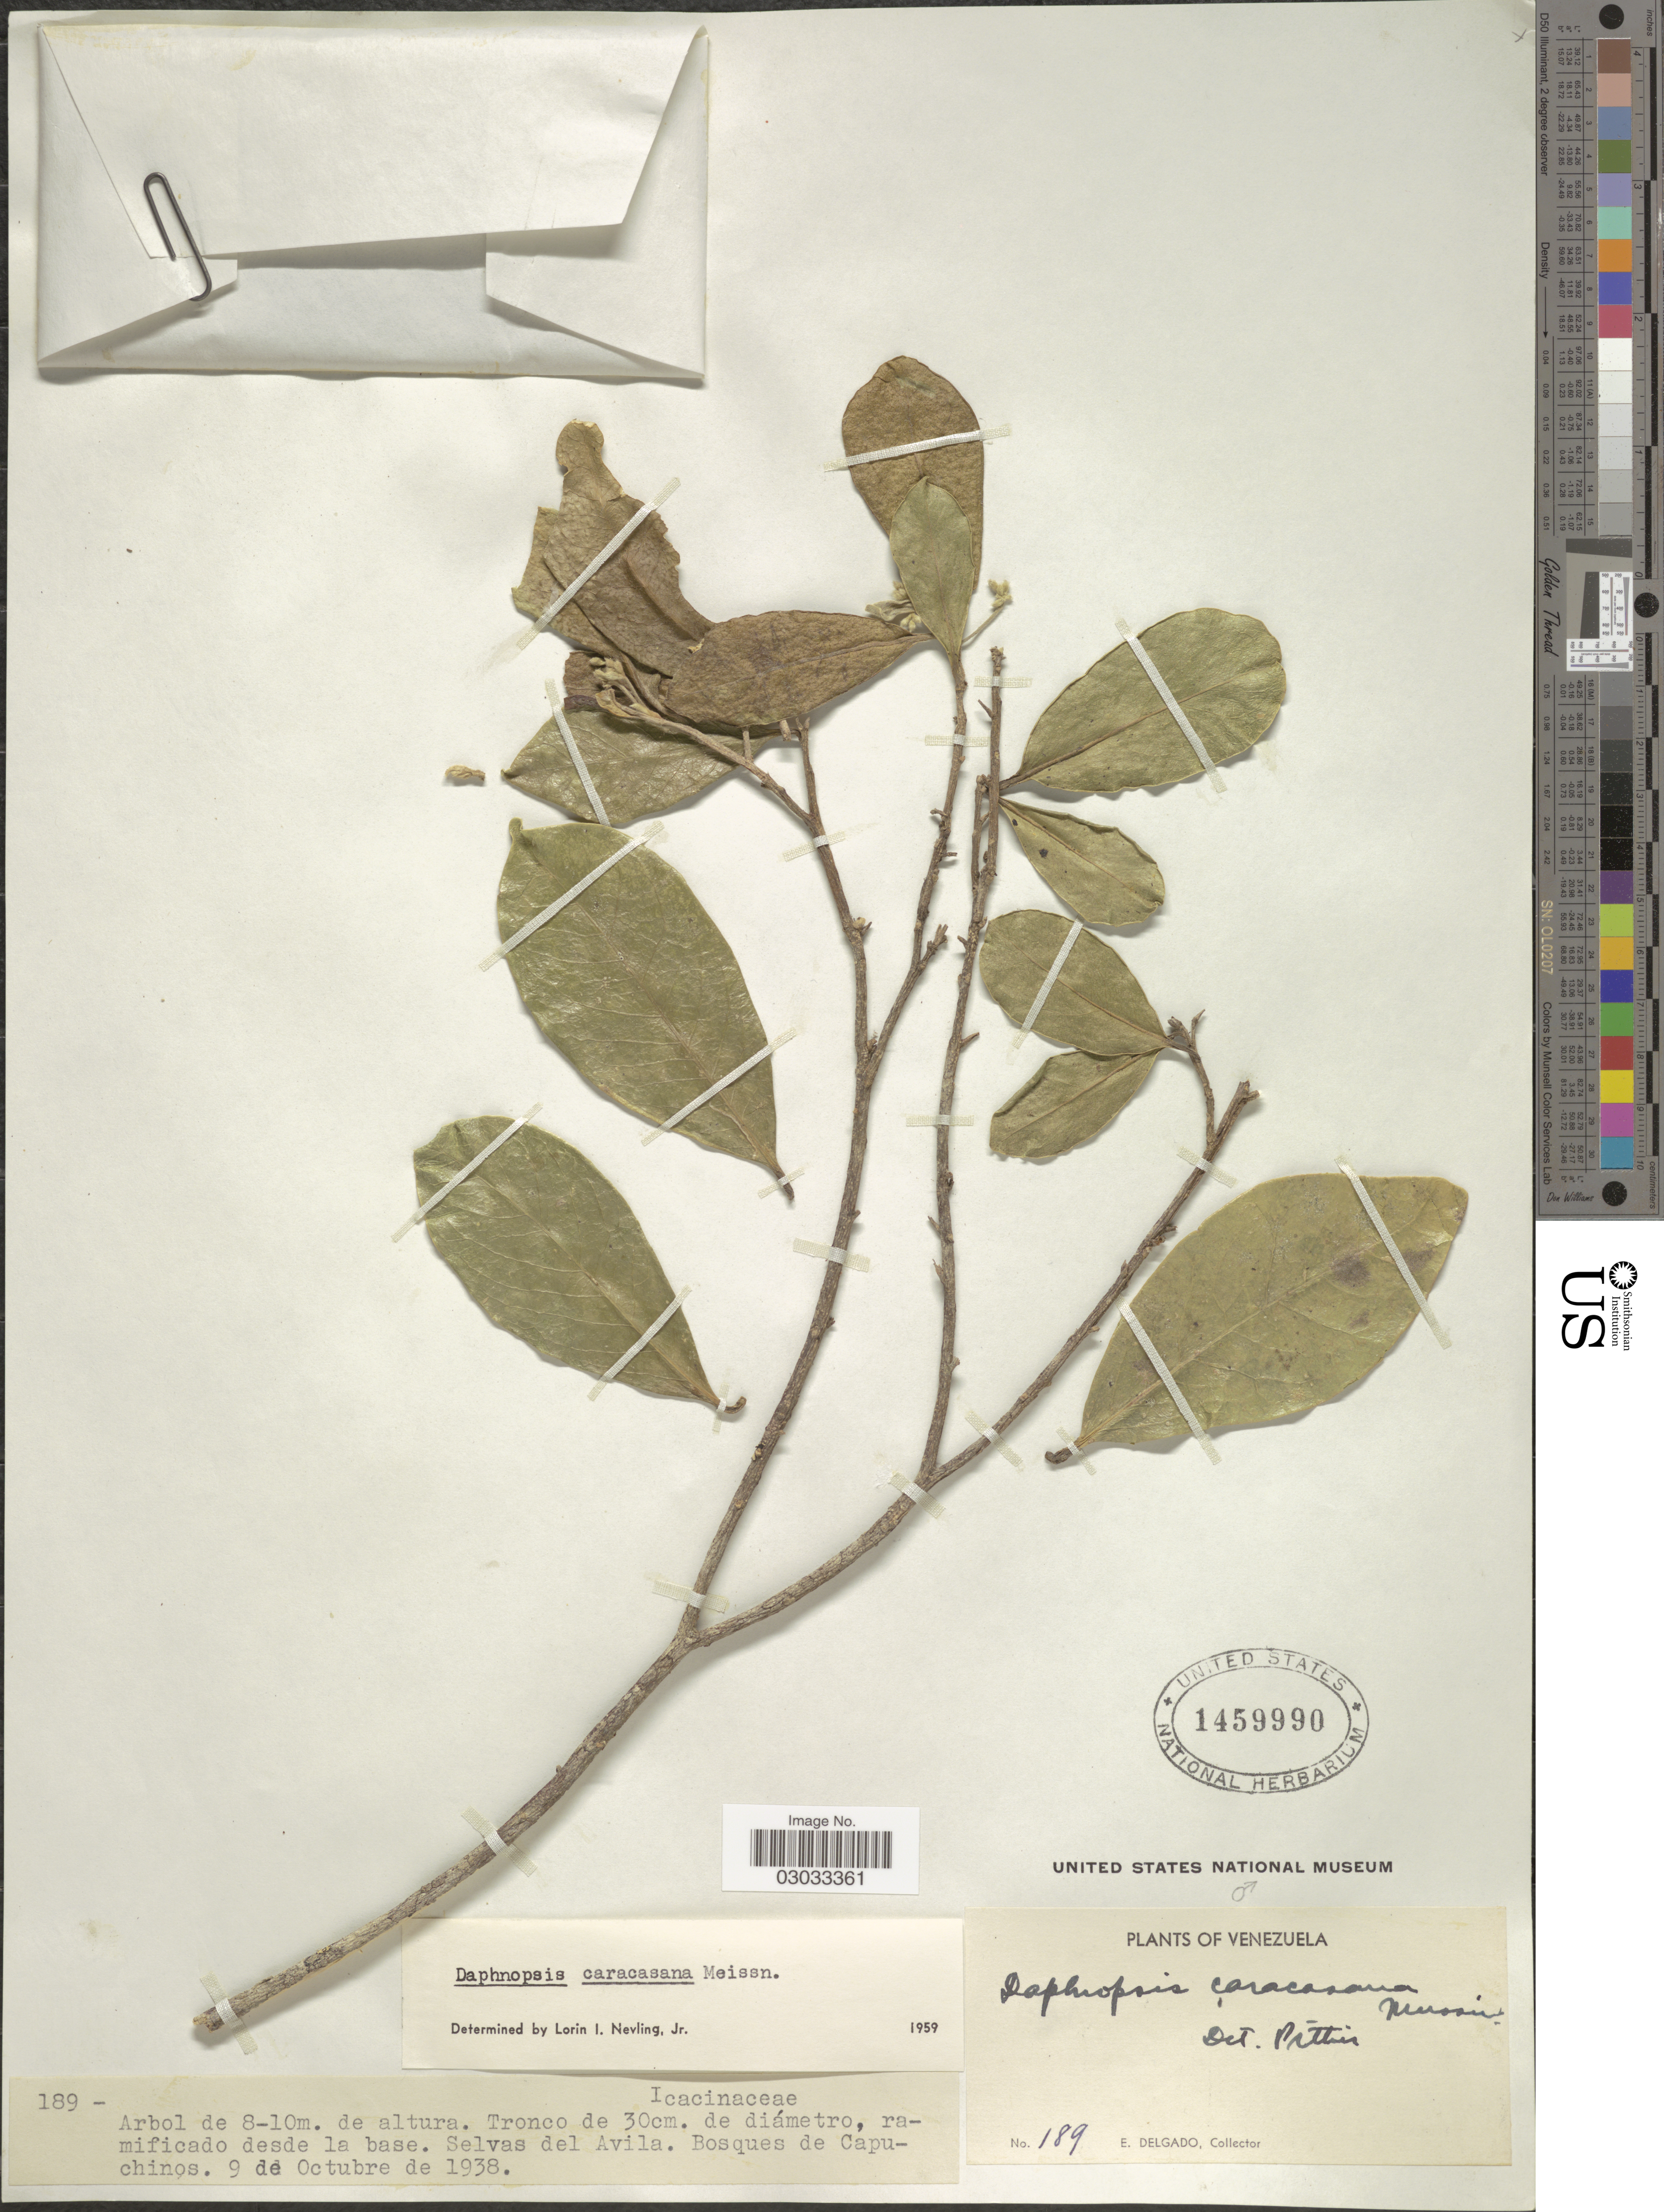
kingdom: Plantae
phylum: Tracheophyta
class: Magnoliopsida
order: Malvales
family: Thymelaeaceae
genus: Daphnopsis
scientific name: Daphnopsis caracasana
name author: Meisn.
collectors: E. Delgado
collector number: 189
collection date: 1938-10-09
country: Venezuela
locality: Selvas del Avila. Bosques de Capuchinos.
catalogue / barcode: US 1459990